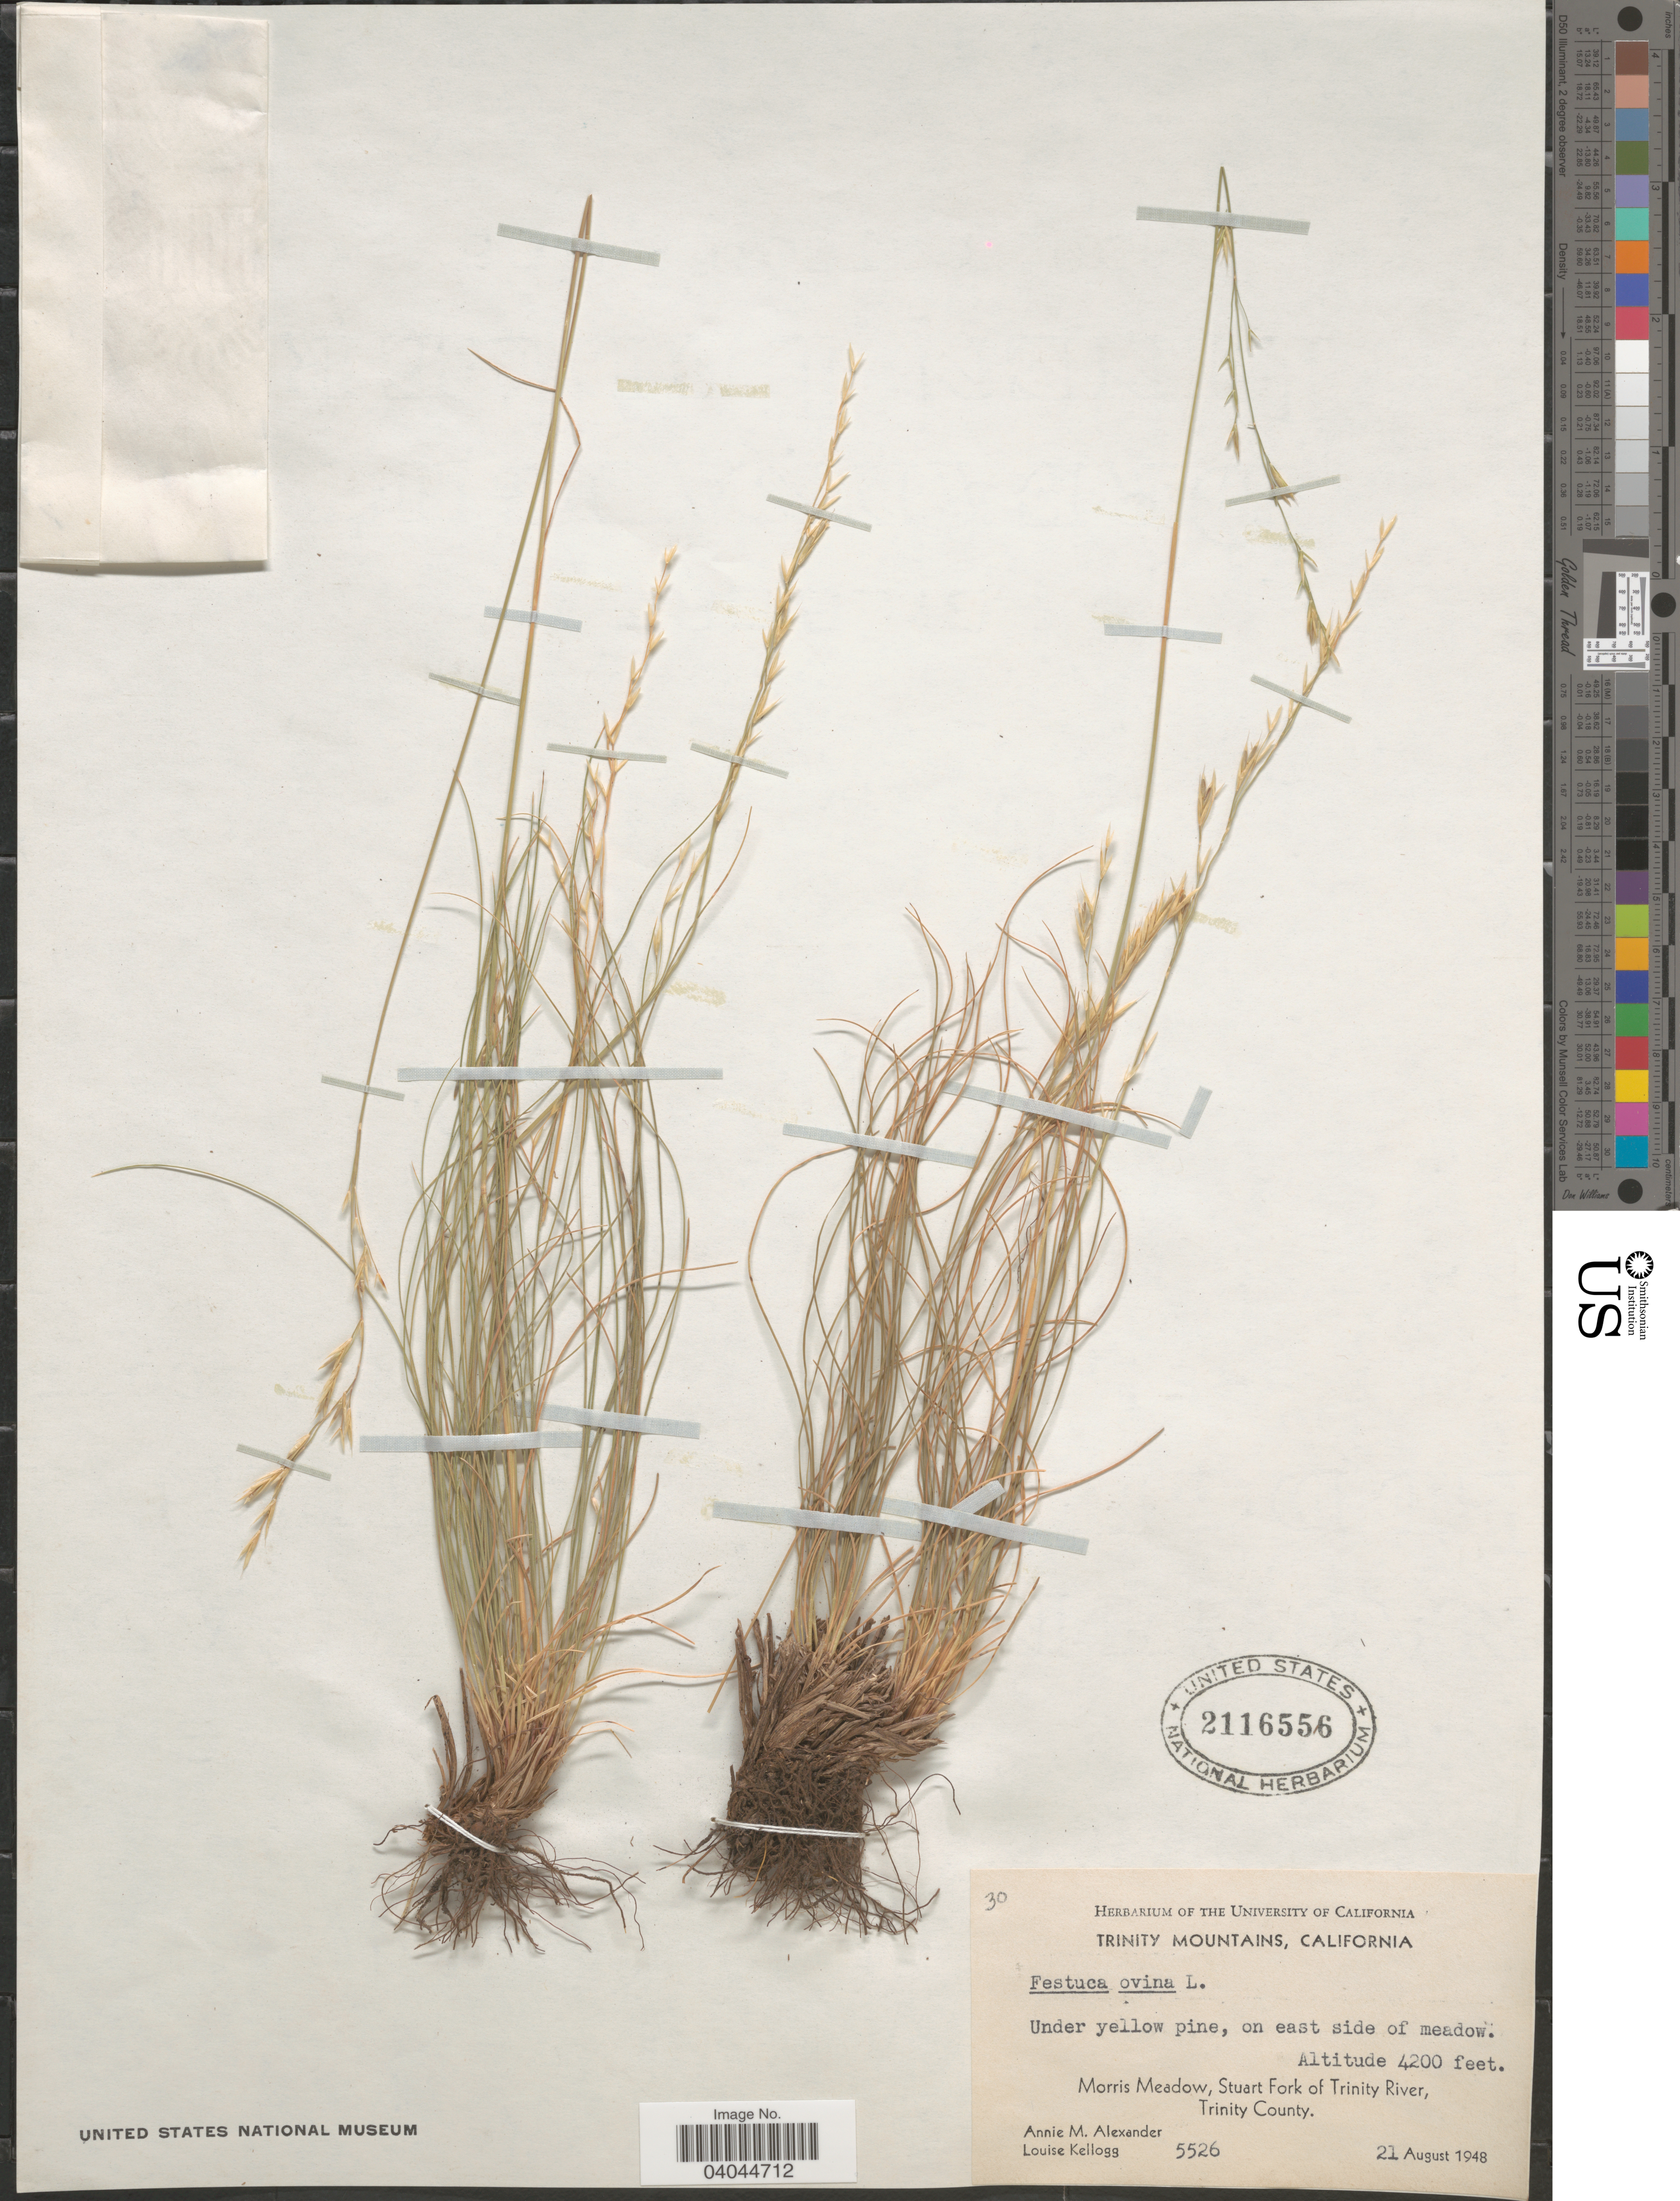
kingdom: Plantae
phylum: Tracheophyta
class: Liliopsida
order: Poales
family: Poaceae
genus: Festuca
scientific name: Festuca ovina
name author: L.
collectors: A. M. Alexander & L. Kellogg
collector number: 5526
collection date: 1948-08-21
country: United States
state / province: California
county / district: Trinity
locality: Trinity Mountains. Morris Meadow, Stuart Fork of Trinity River, Trinity County.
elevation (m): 1280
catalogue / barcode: US 2116556